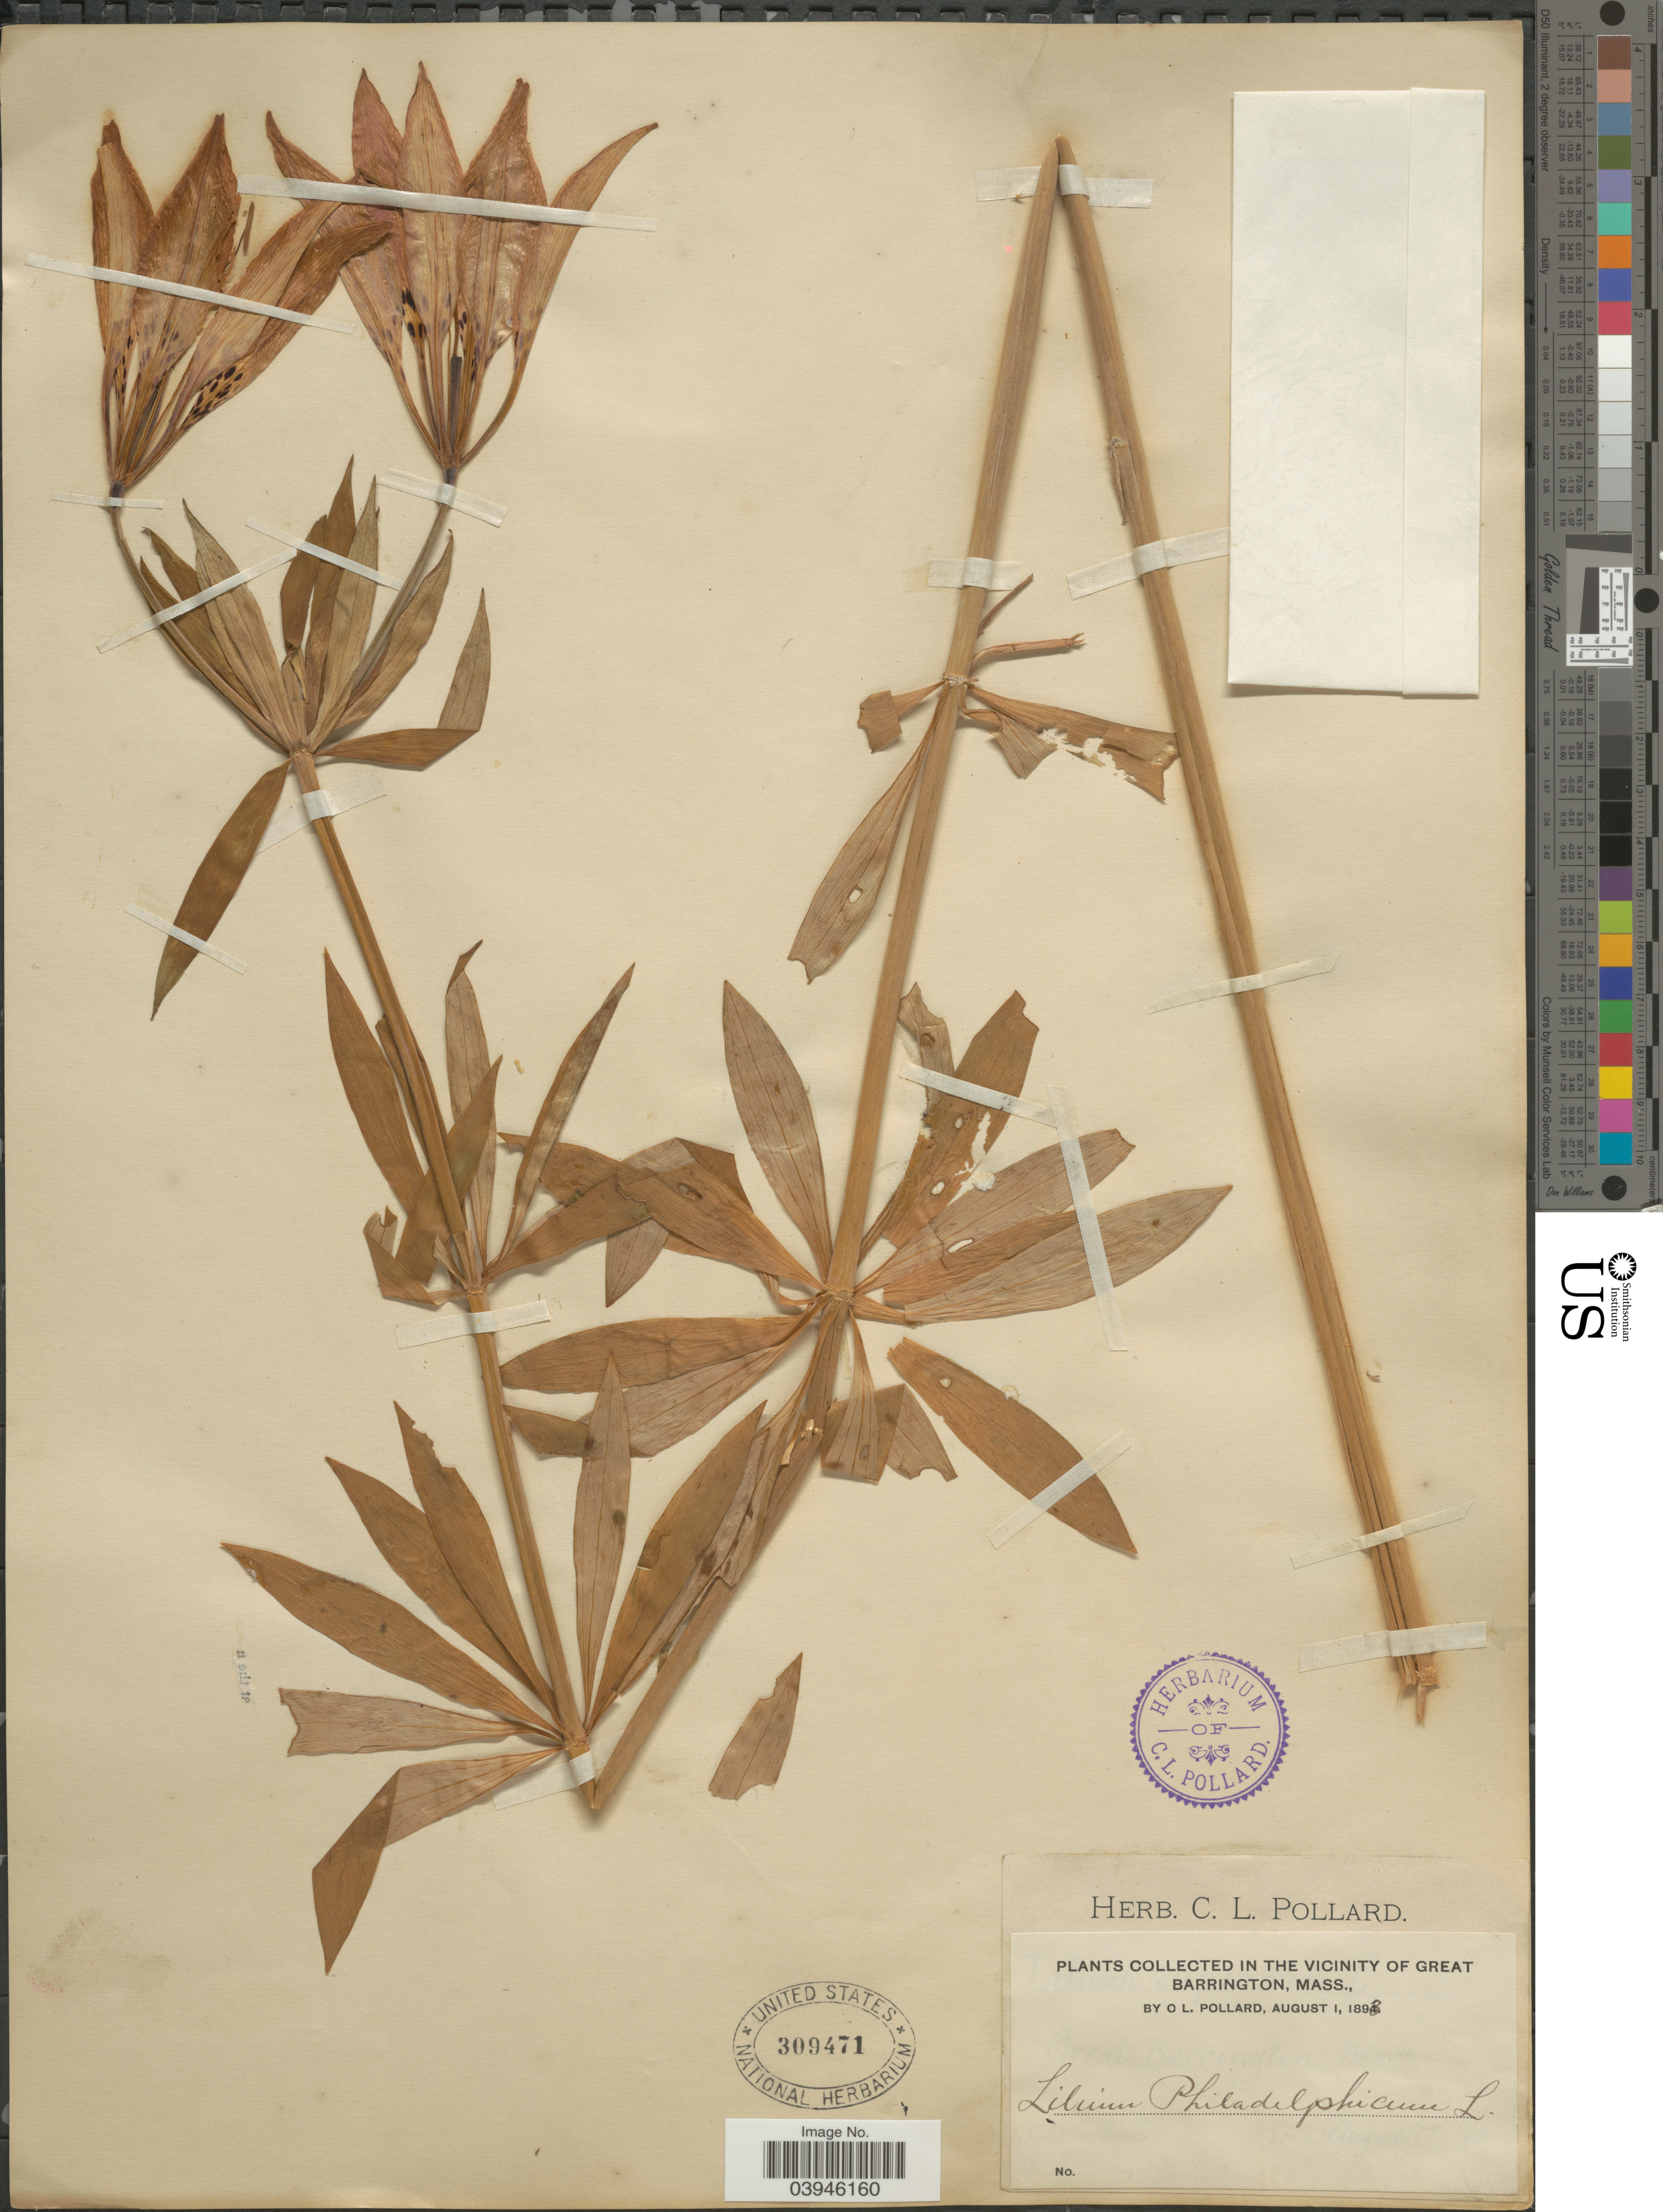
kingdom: Plantae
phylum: Tracheophyta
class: Liliopsida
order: Liliales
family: Liliaceae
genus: Lilium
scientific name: Lilium philadelphicum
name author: L.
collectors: C. L. Pollard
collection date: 1893-08-01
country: United States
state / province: Massachusetts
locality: In the Vicinity of Great Barrington.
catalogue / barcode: US 309471